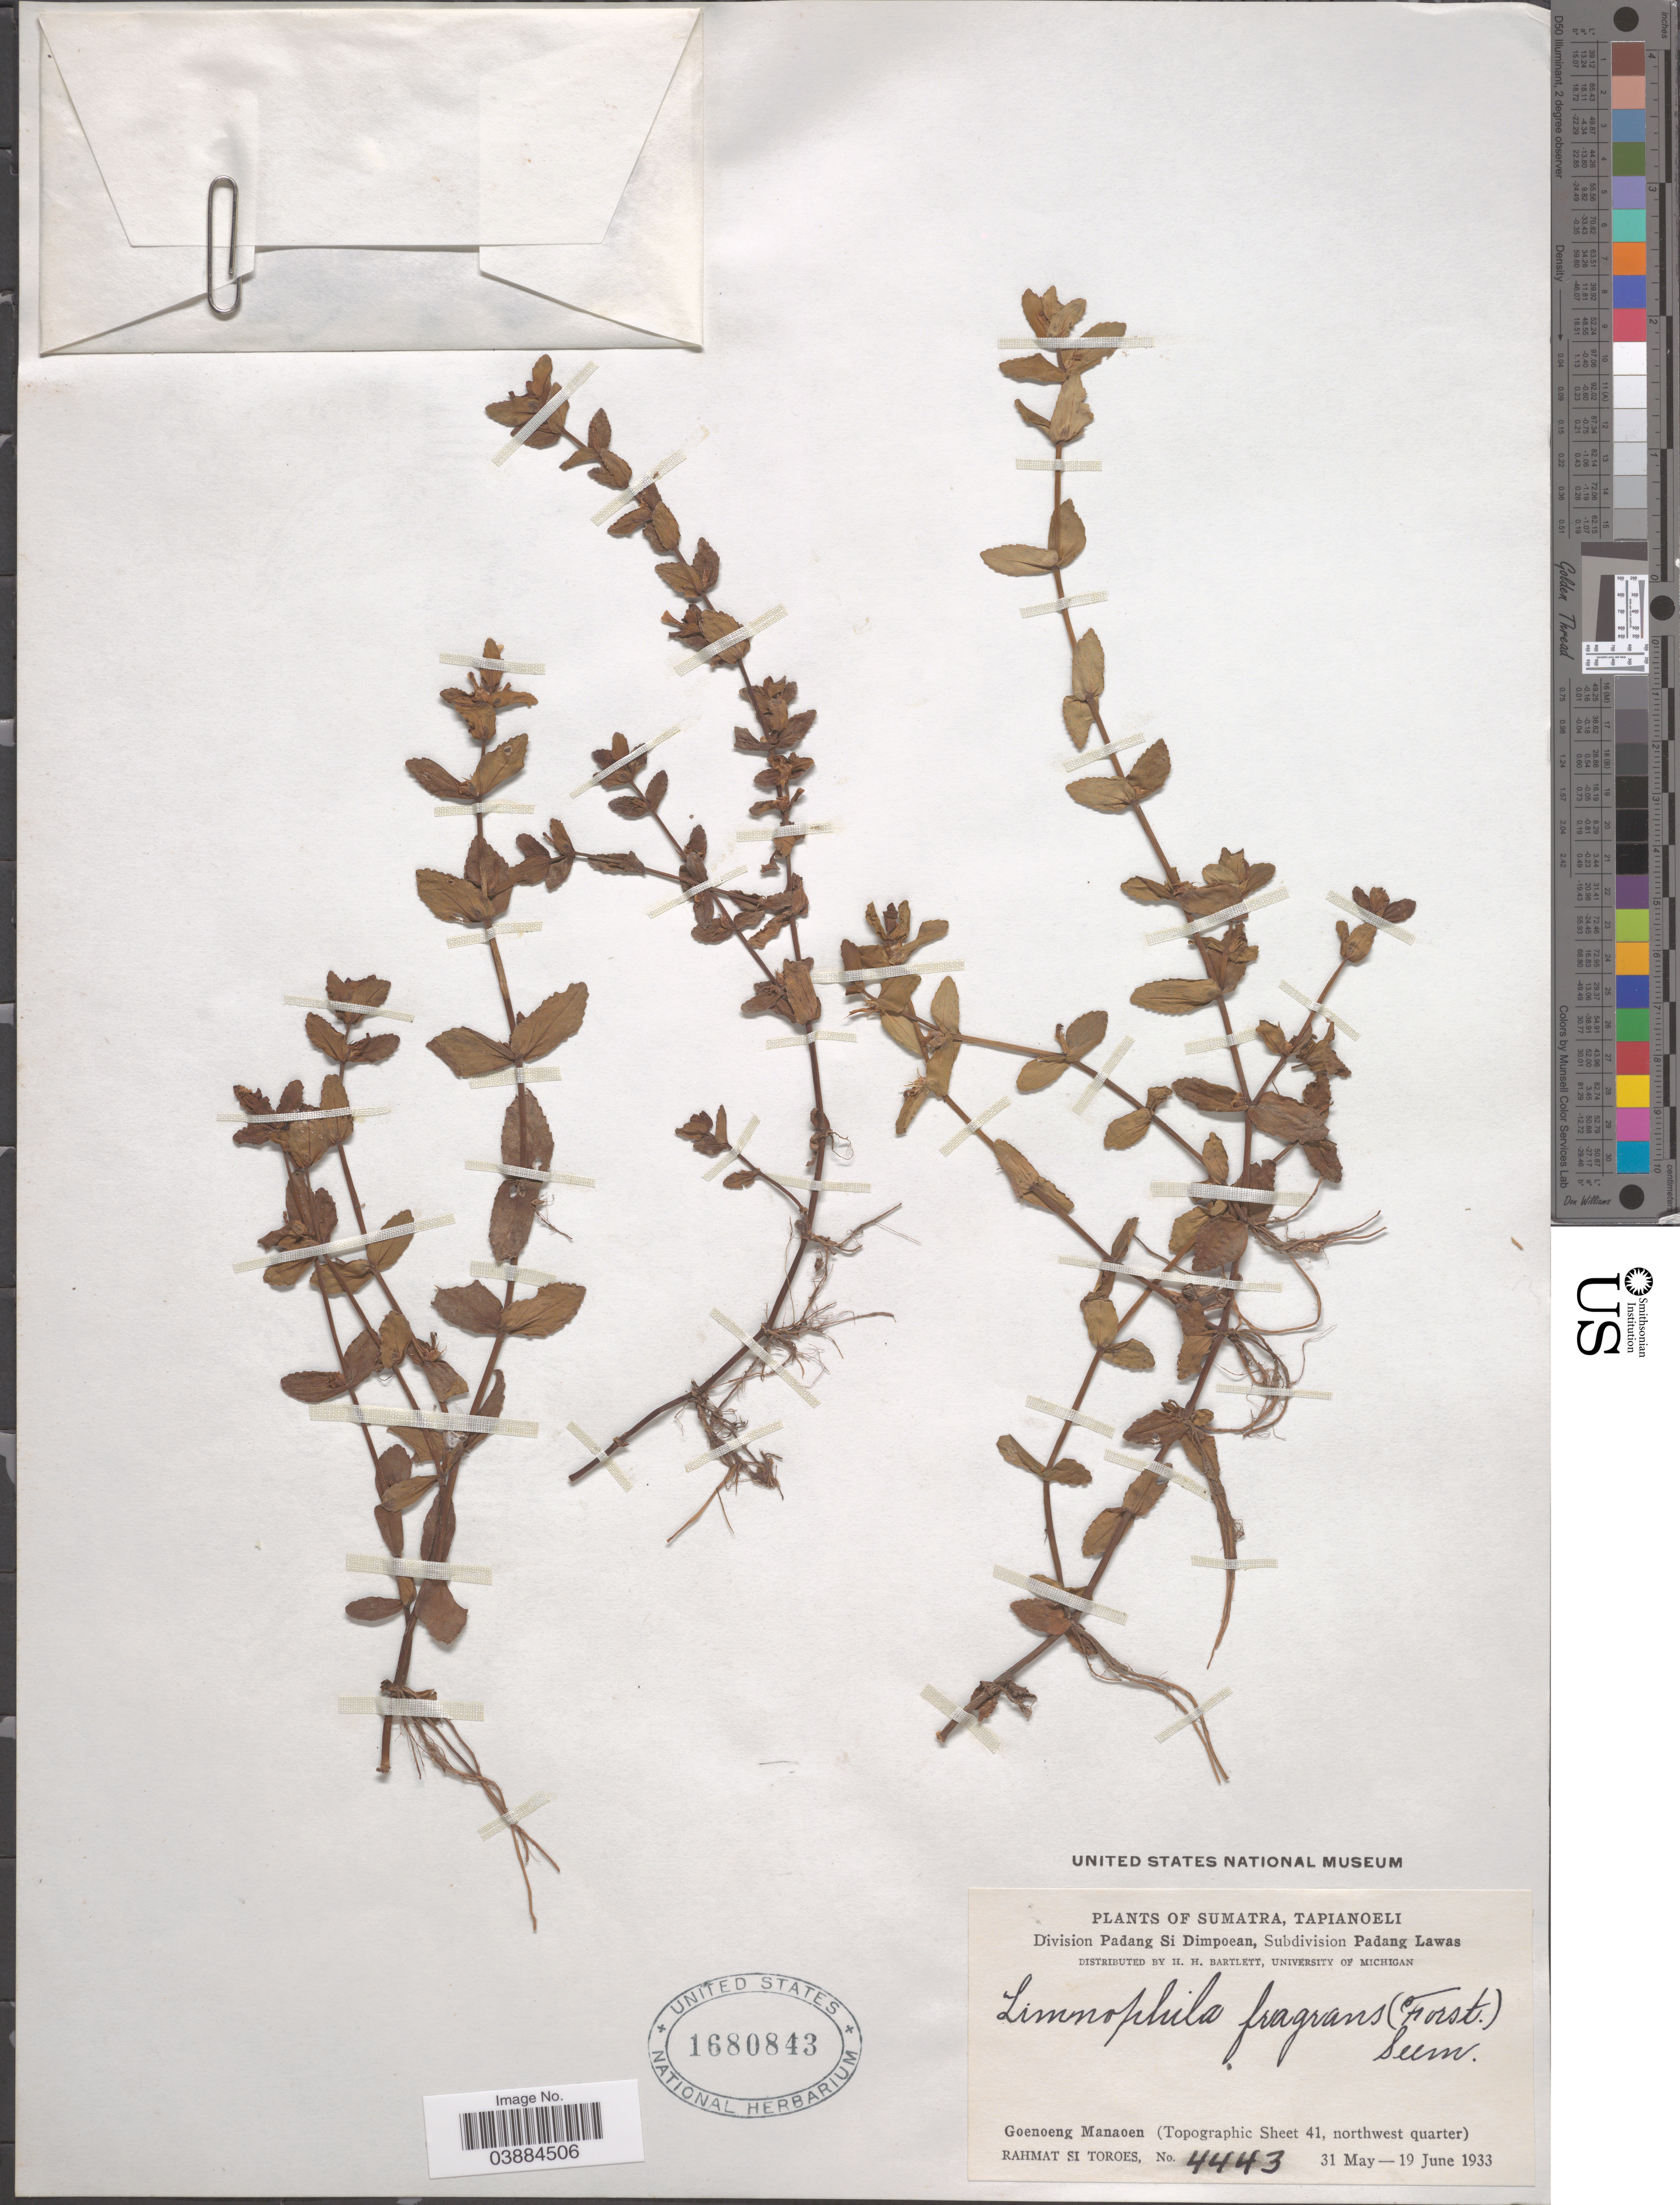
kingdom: Plantae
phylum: Tracheophyta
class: Magnoliopsida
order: Lamiales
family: Plantaginaceae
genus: Limnophila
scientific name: Limnophila fragrans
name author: Seem.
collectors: Rahmat Si Boeea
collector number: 4443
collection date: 1933-05-31/1933-06-19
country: Indonesia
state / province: Sumatra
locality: Tapianoeli. Division Padang Si Dimpoean, Subdivision Padang Lawas. Goenoeng Manaoen (Topographic Sheet 41, northwest quarter).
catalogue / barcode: US 1680843